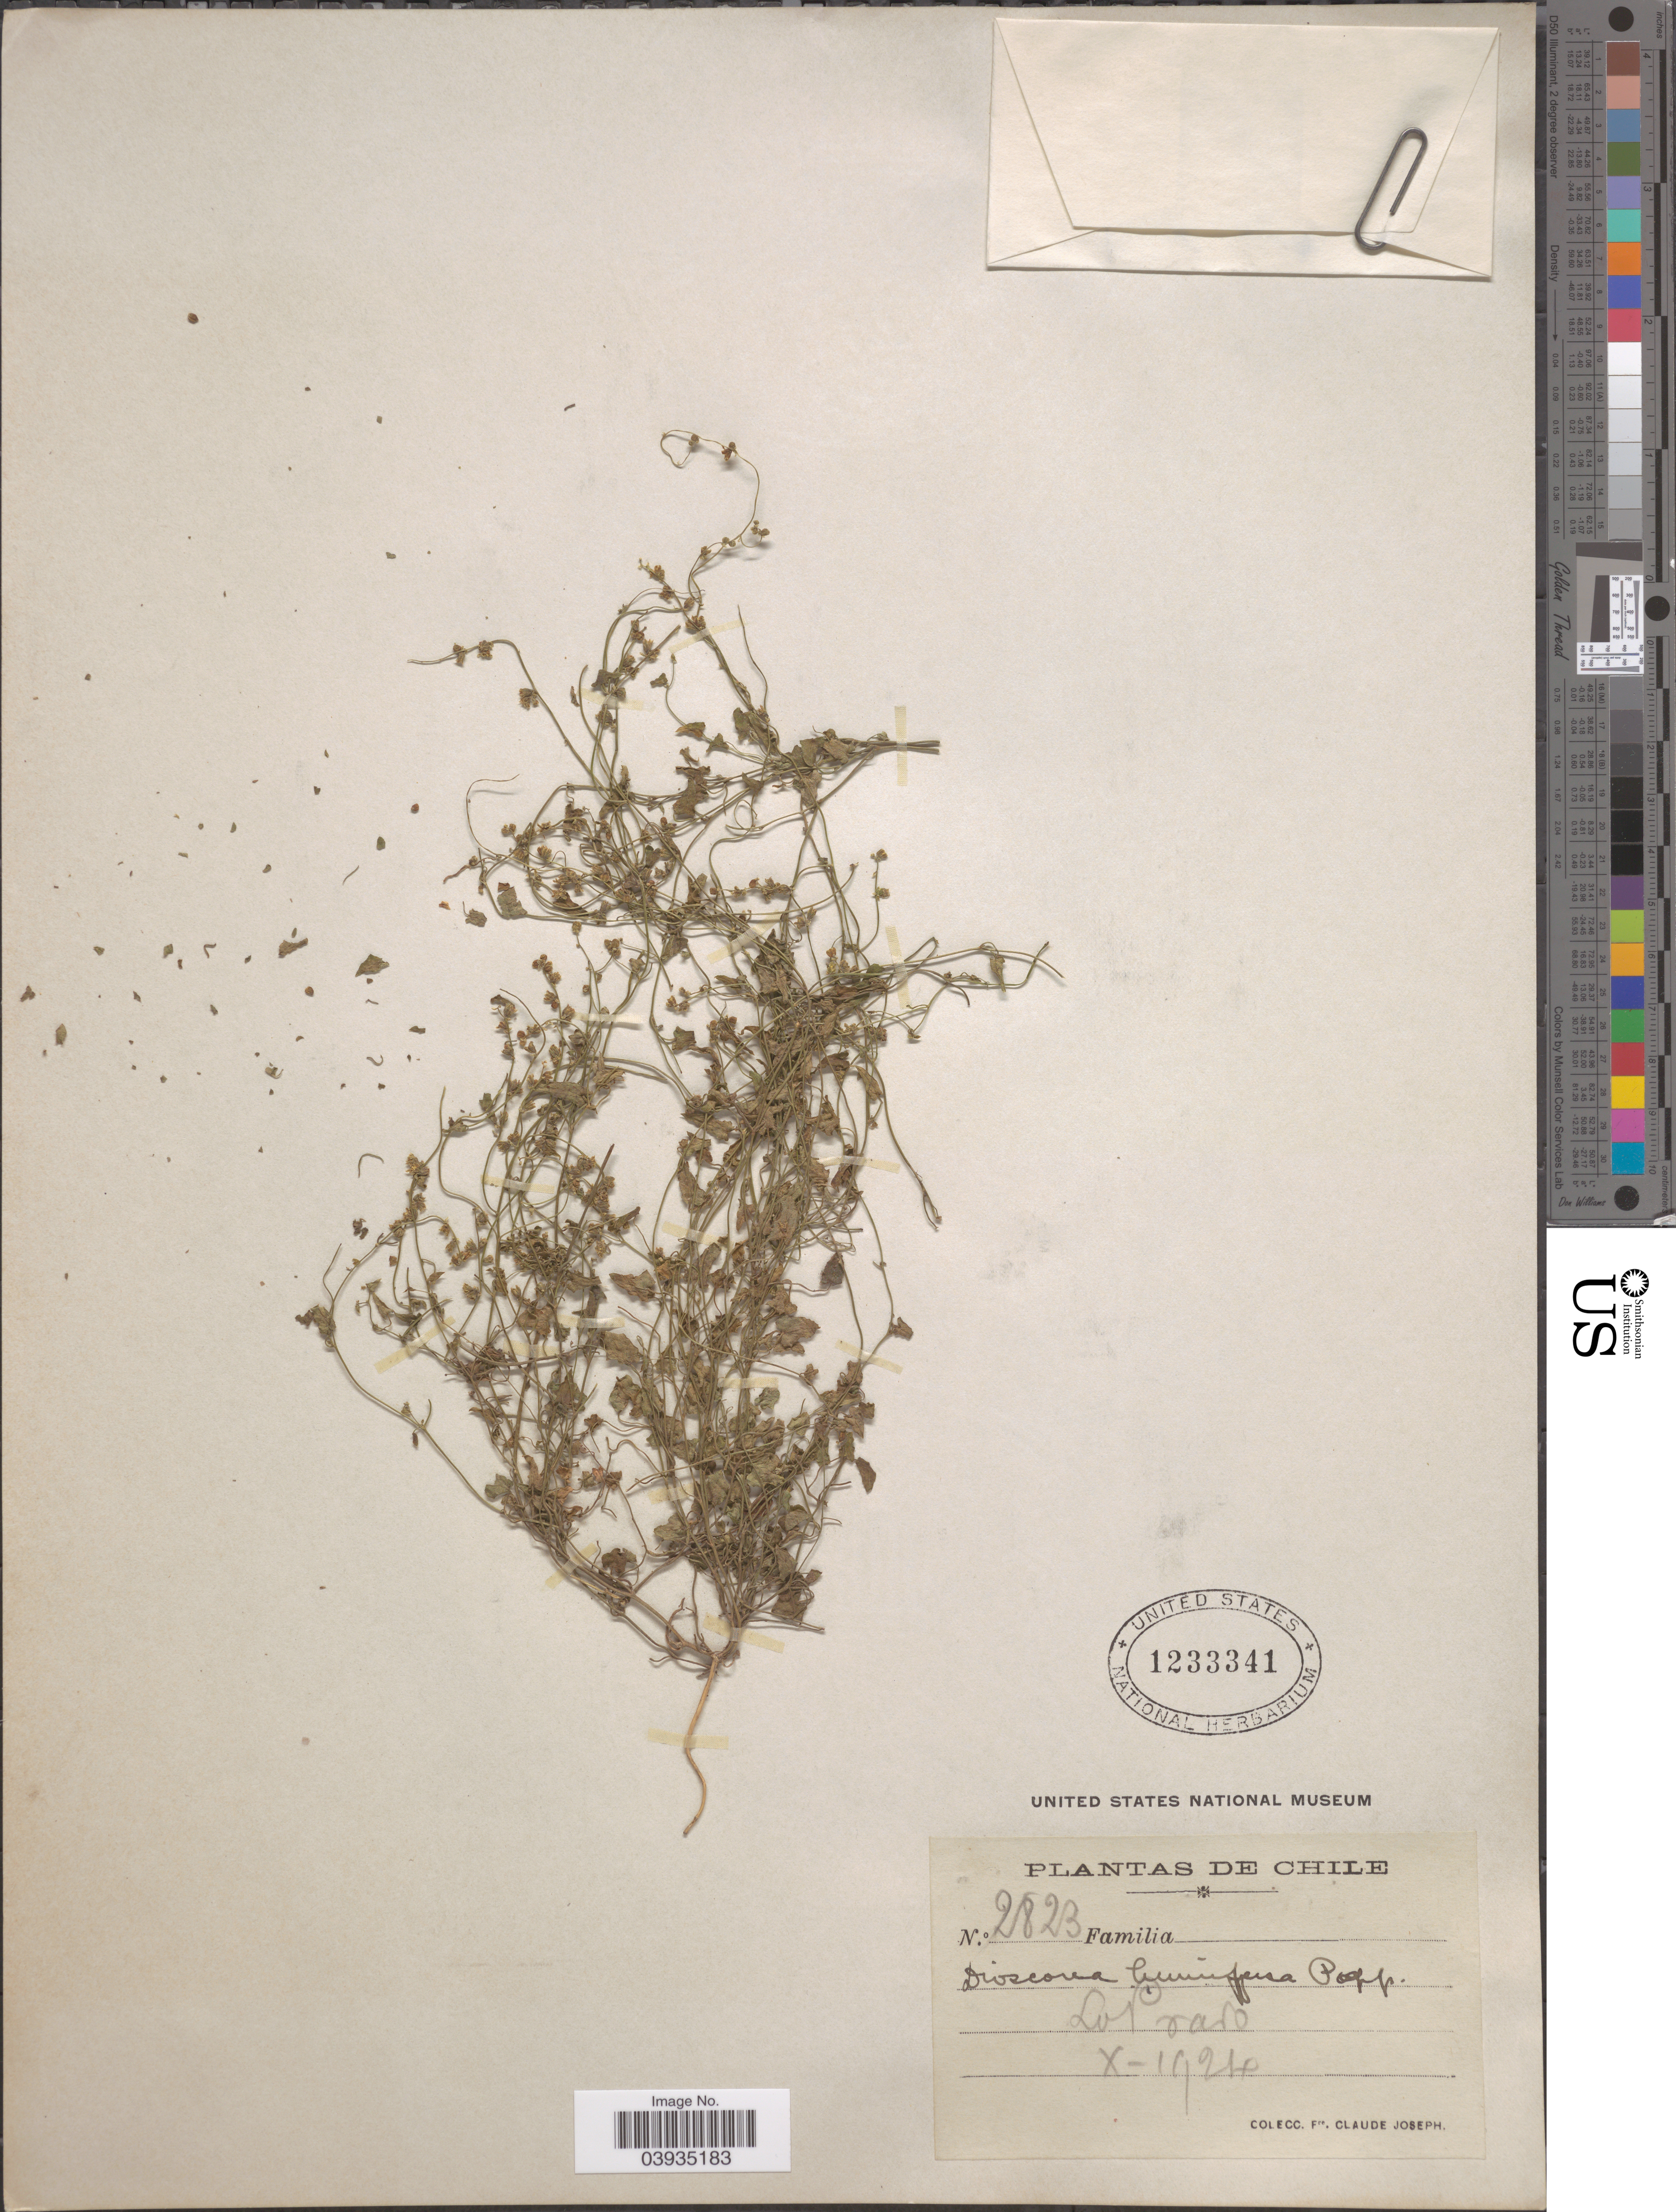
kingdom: Plantae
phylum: Tracheophyta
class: Liliopsida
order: Dioscoreales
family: Dioscoreaceae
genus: Dioscorea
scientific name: Dioscorea humifusa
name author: Poepp.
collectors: Bro. Claude-Joseph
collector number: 2823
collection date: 1924-10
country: Chile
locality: Lo Prado.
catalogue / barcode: US 1233341